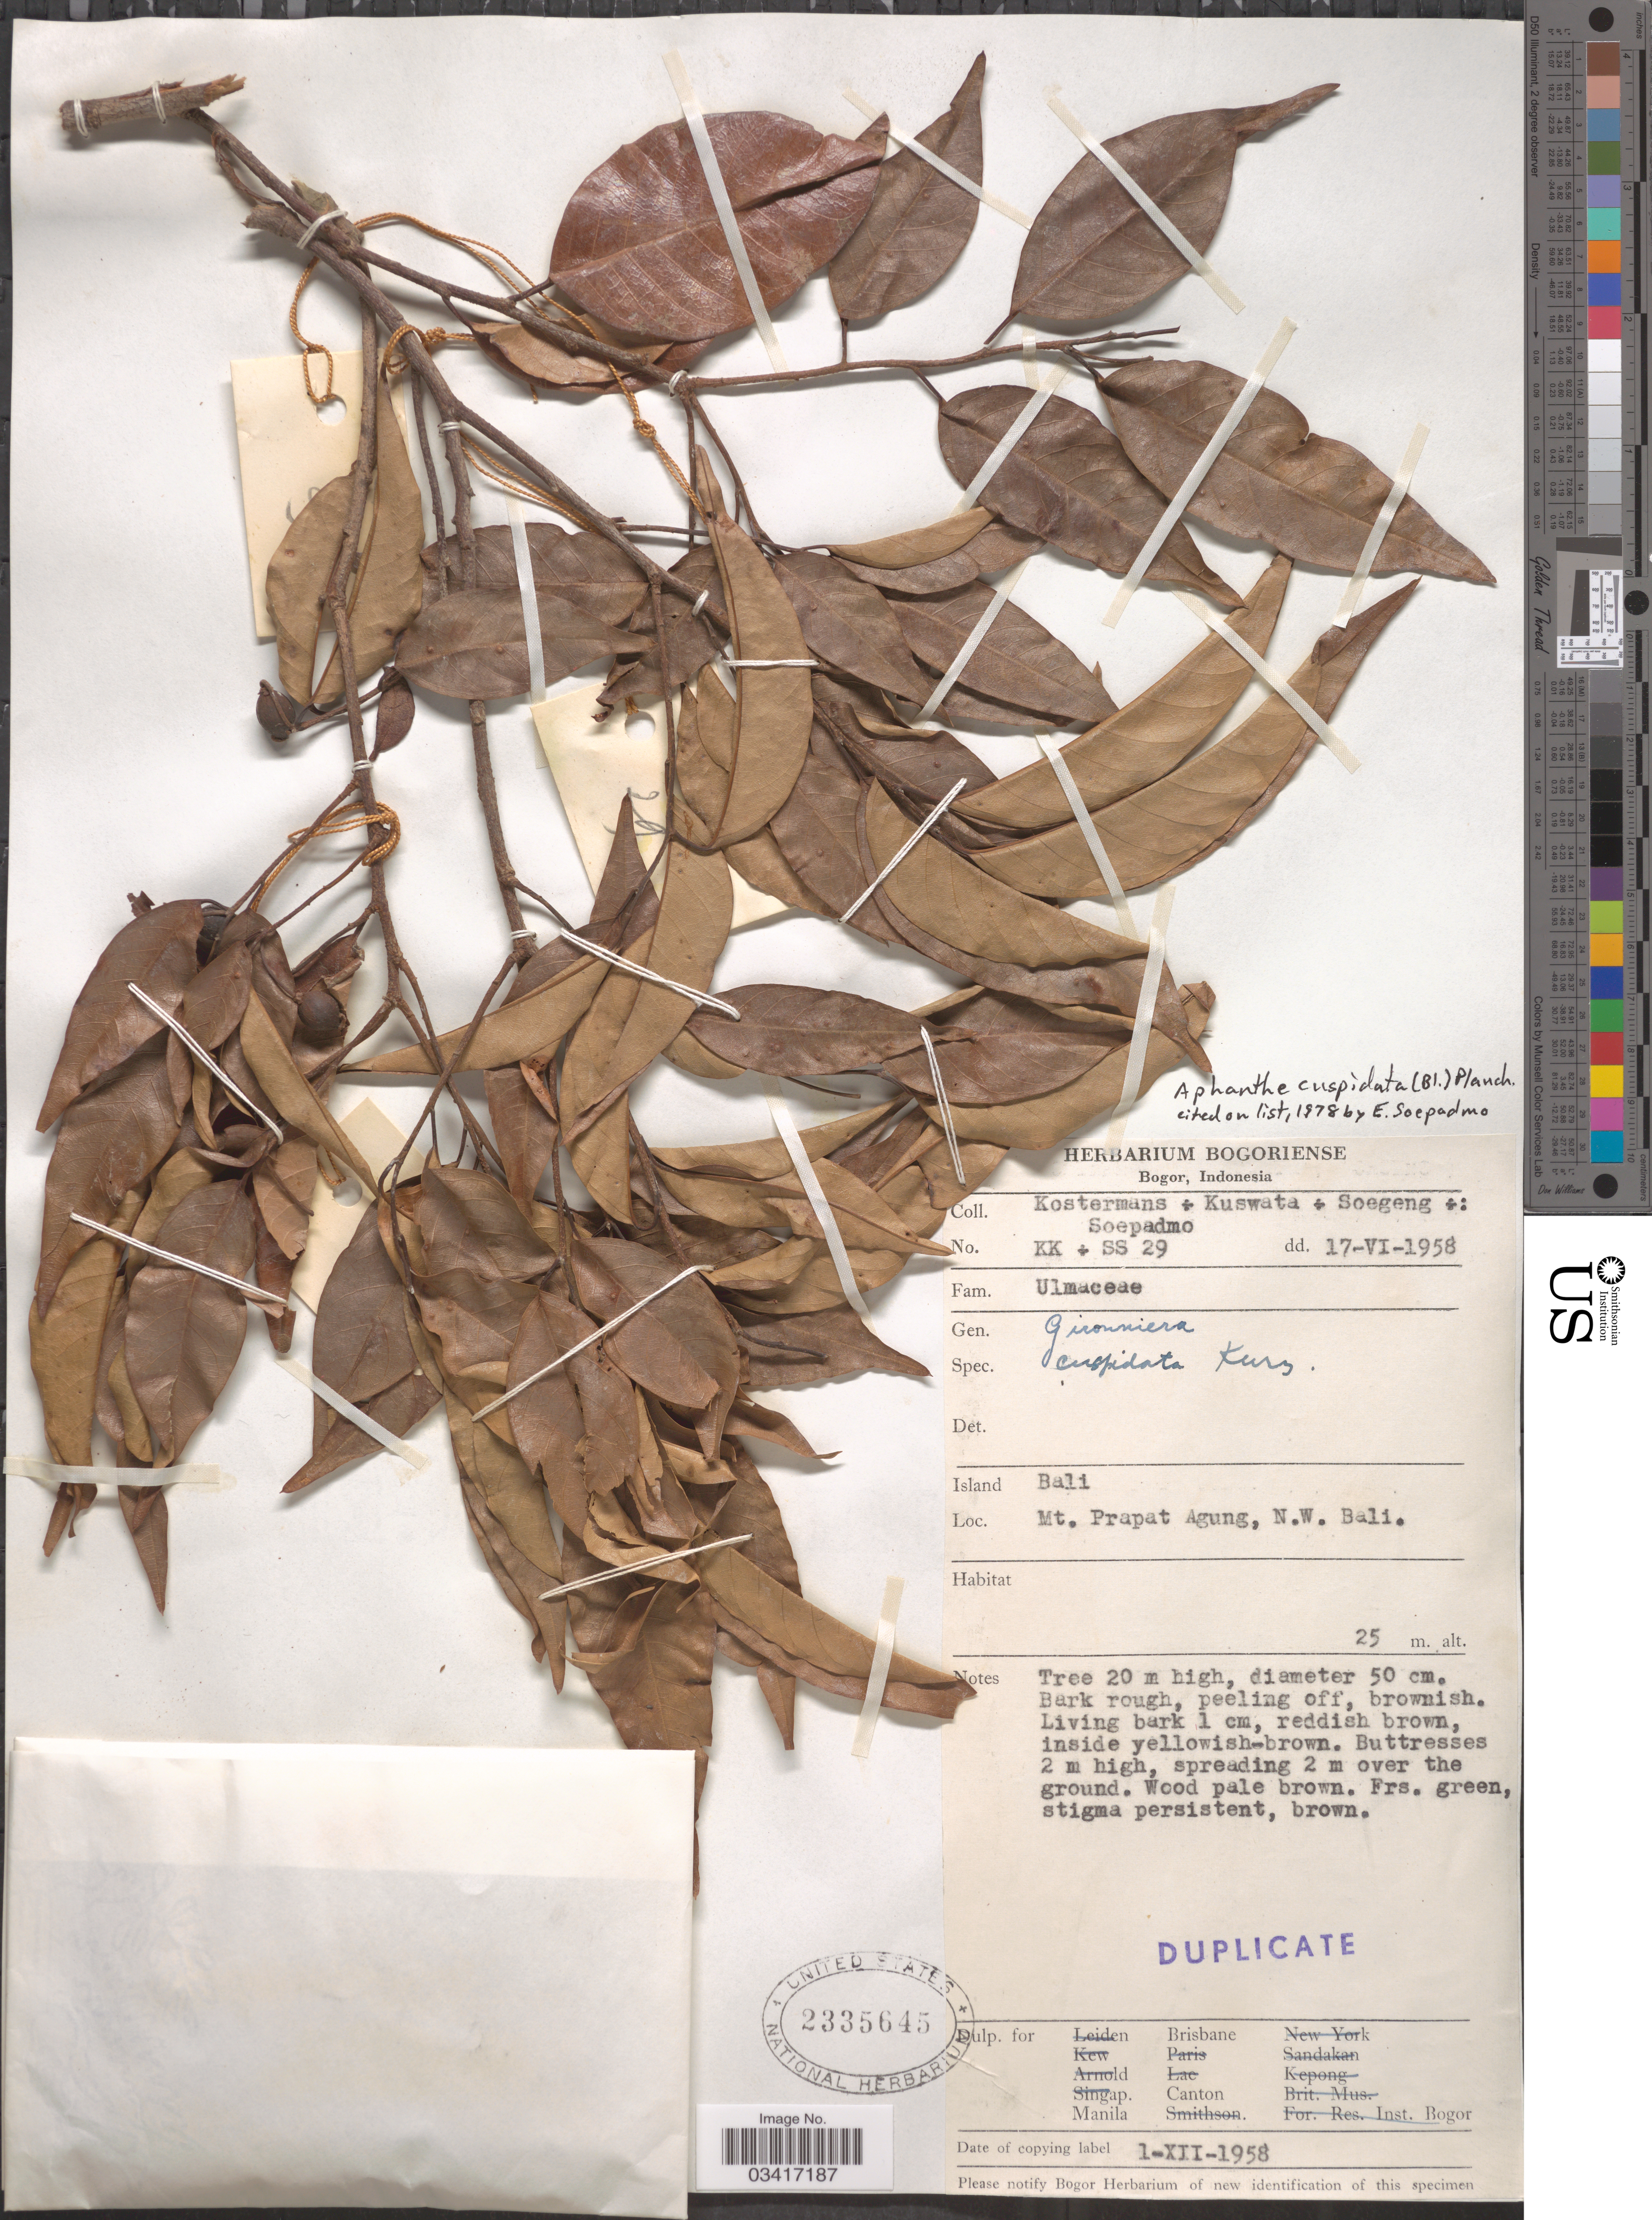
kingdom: Plantae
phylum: Tracheophyta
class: Magnoliopsida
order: Rosales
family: Cannabaceae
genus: Aphananthe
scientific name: Aphananthe cuspidata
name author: (Blume) Planch.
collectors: Kostermans, -. Kuswata, -. Soegeng & -. Soepadmo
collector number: KK+SS29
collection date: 1958-06-17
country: Indonesia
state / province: Nusa Tenggara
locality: Island Bali. Mt. Prapat Agung, N.W. Bali.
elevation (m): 25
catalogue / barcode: US 2335645